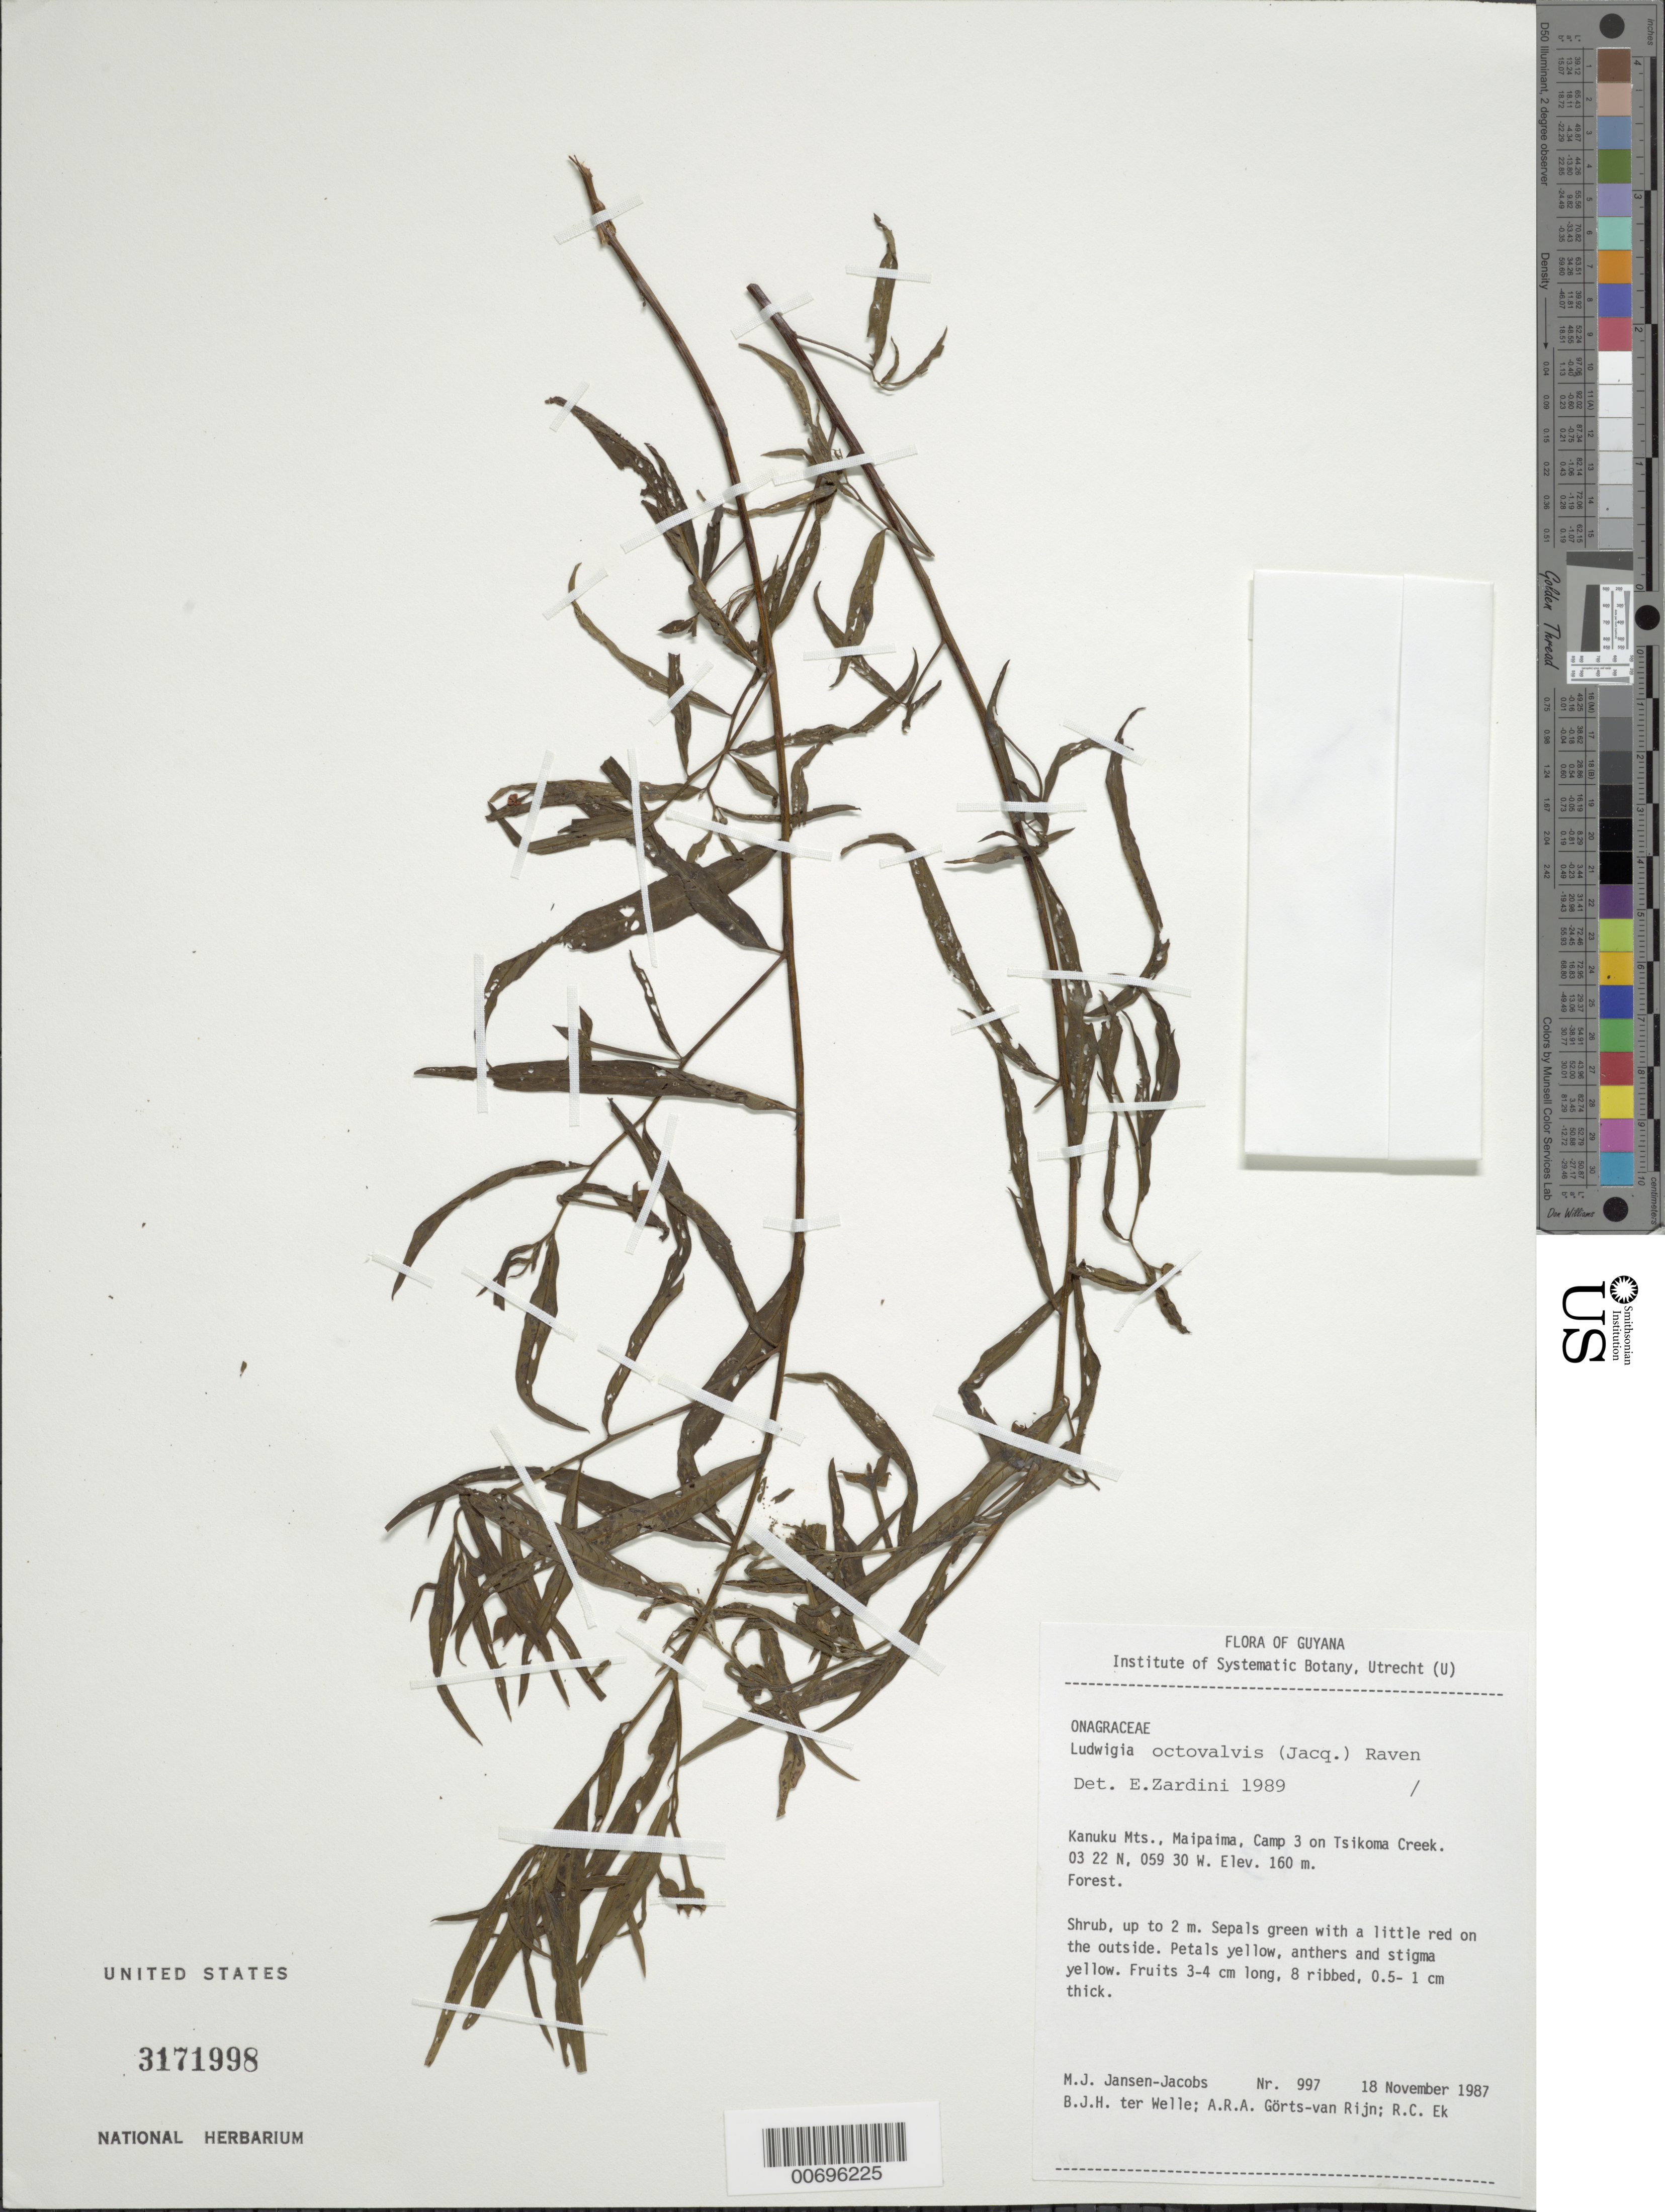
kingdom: Plantae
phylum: Tracheophyta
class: Magnoliopsida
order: Myrtales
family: Onagraceae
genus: Ludwigia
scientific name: Ludwigia octovalvis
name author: (Jacq.) P.H. Raven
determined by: Zardini, E. M.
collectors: M. J. Jansen-Jacobs, B. Welle, A. .R. A. Görts-van Rijn & R. C. Ek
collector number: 997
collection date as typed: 18-Nov-87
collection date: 1987-11-18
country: Guyana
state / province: U. Takutu-U. Essequibo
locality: Kanuku Mts., Maipaima, Camp 3 on Tsikoma Creek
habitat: Forest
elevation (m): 160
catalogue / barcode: US 3171998